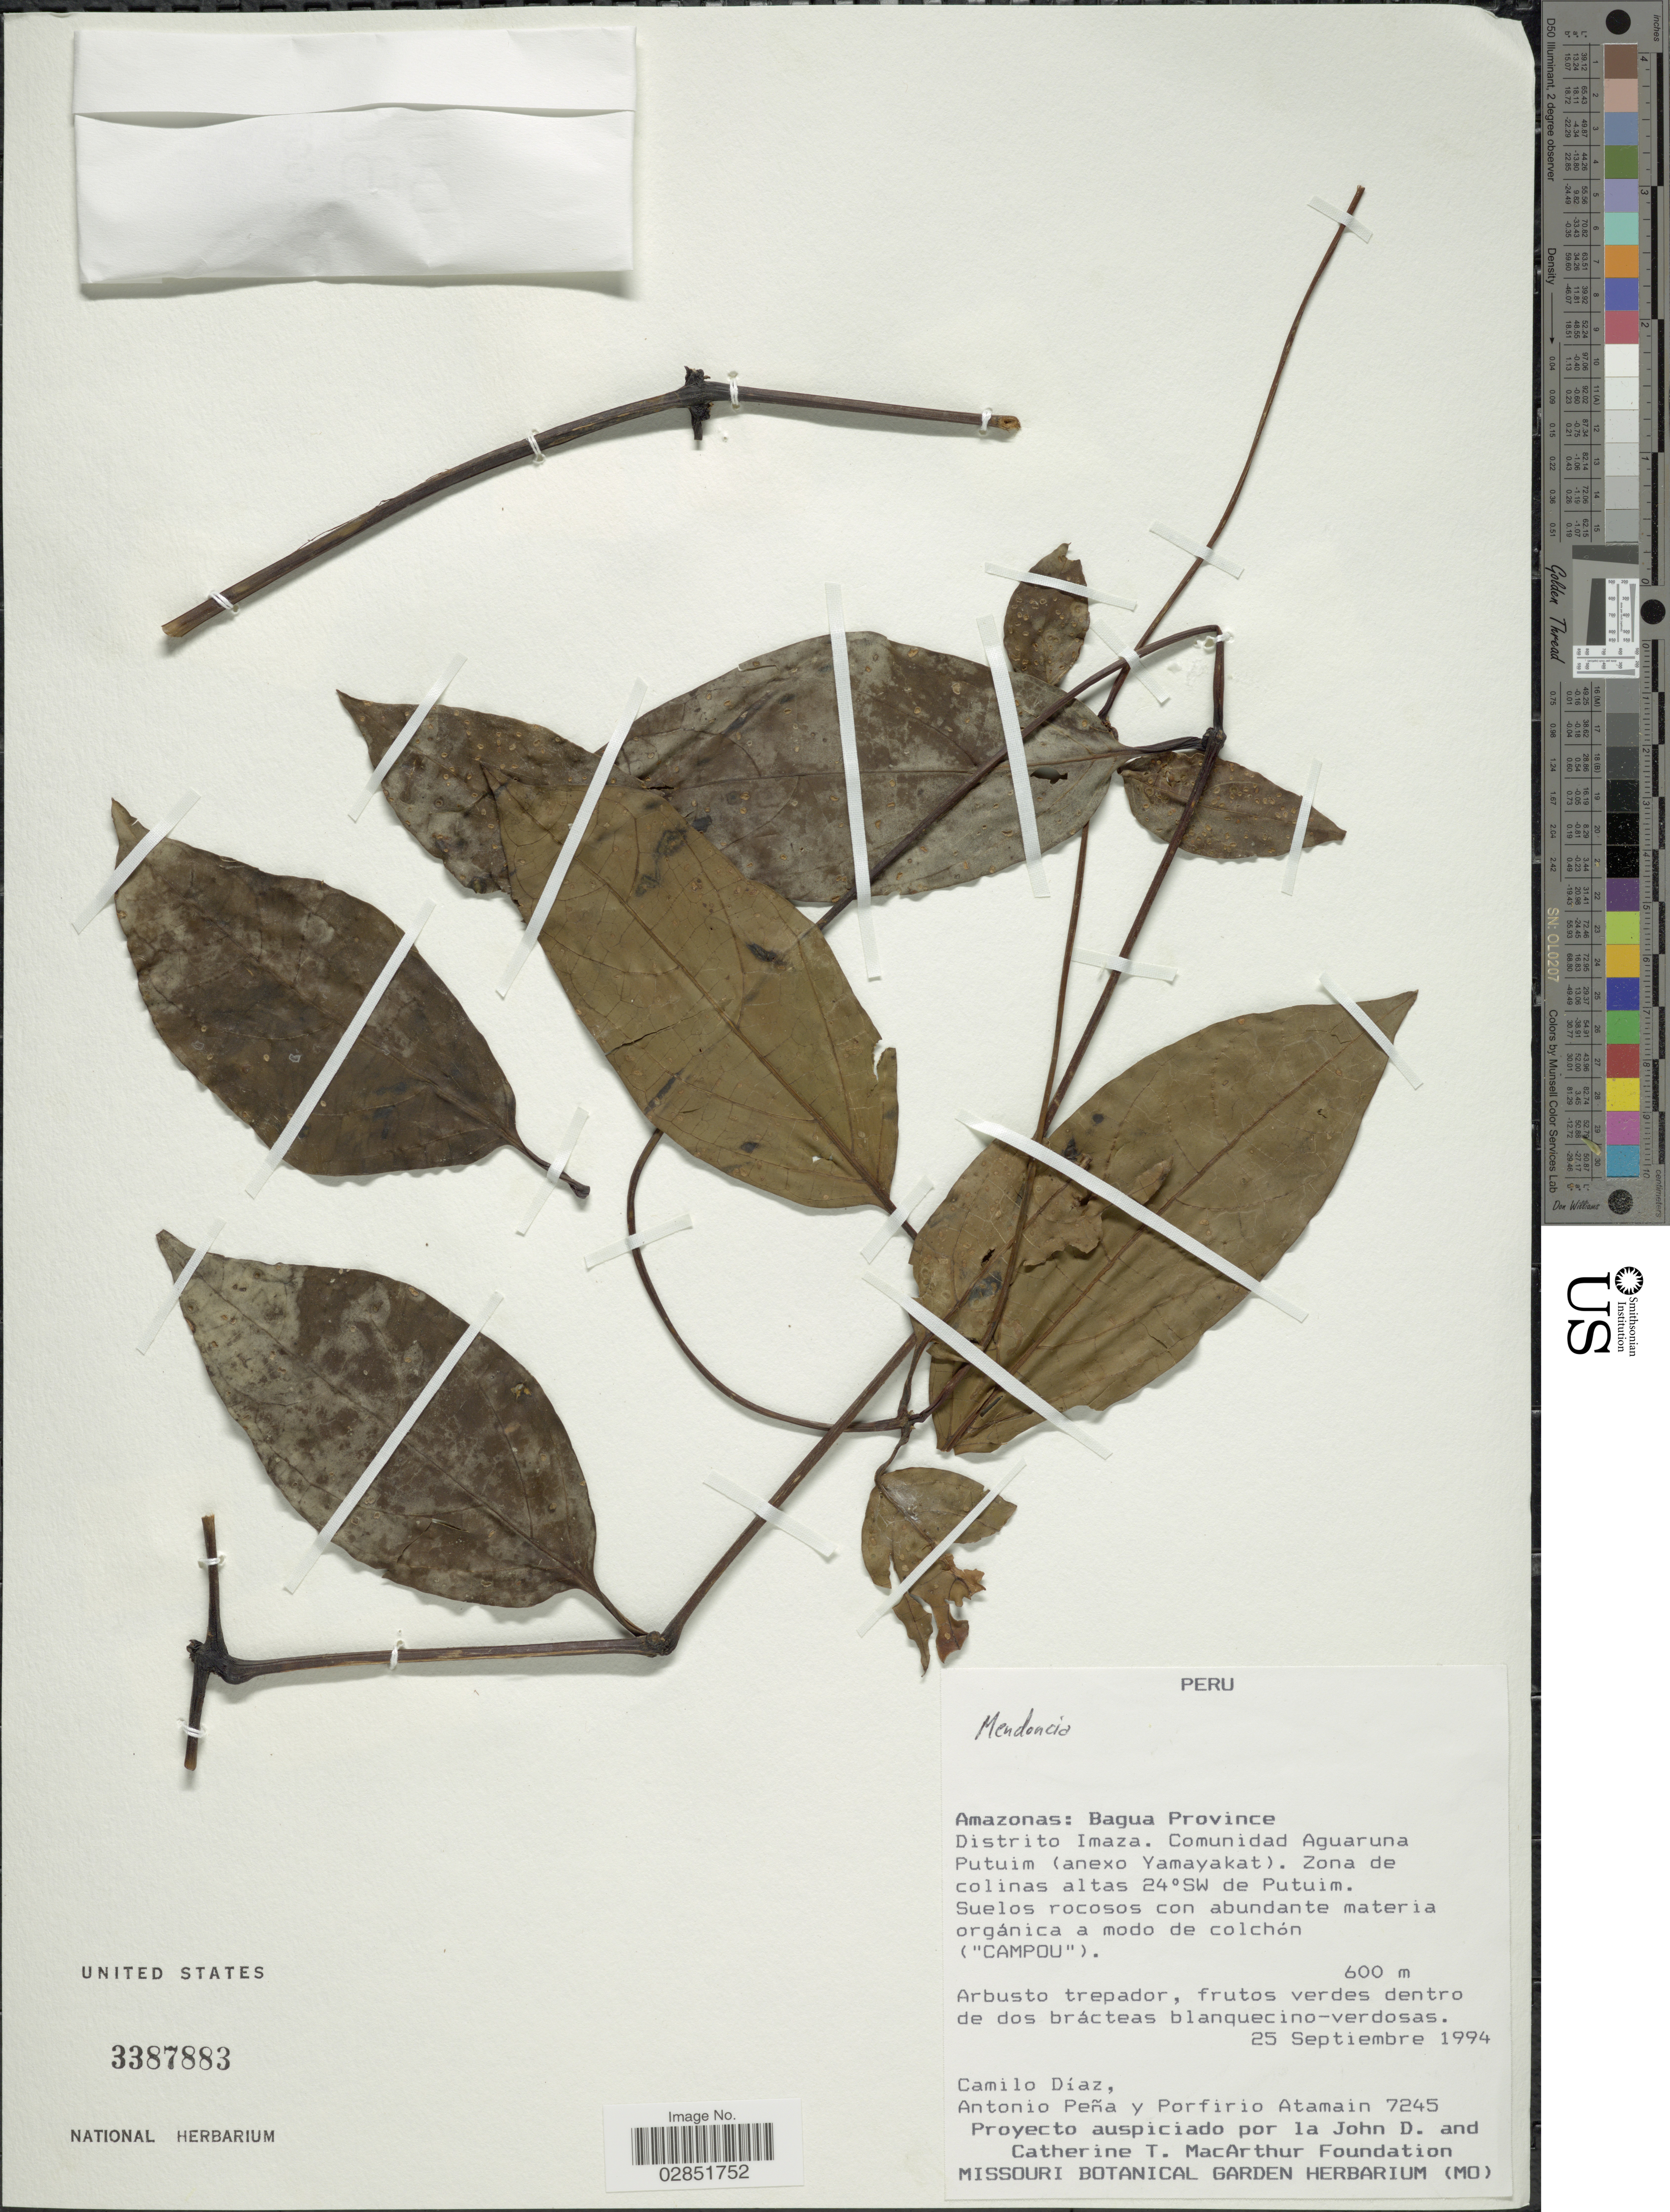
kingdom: Plantae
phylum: Tracheophyta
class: Magnoliopsida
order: Lamiales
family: Acanthaceae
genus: Mendoncia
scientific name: Mendoncia sp.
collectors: C. Díaz, A. Peña & P. Atamain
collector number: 7245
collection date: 1994-09-25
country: Peru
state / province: Amazonas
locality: Bagua Province. Distrito Imaza. Comunidad Aguaruna Putuim (anexo Yamayakat). Zona de colinas altas 24° SW de Putuim.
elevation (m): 600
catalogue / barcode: US 3387883